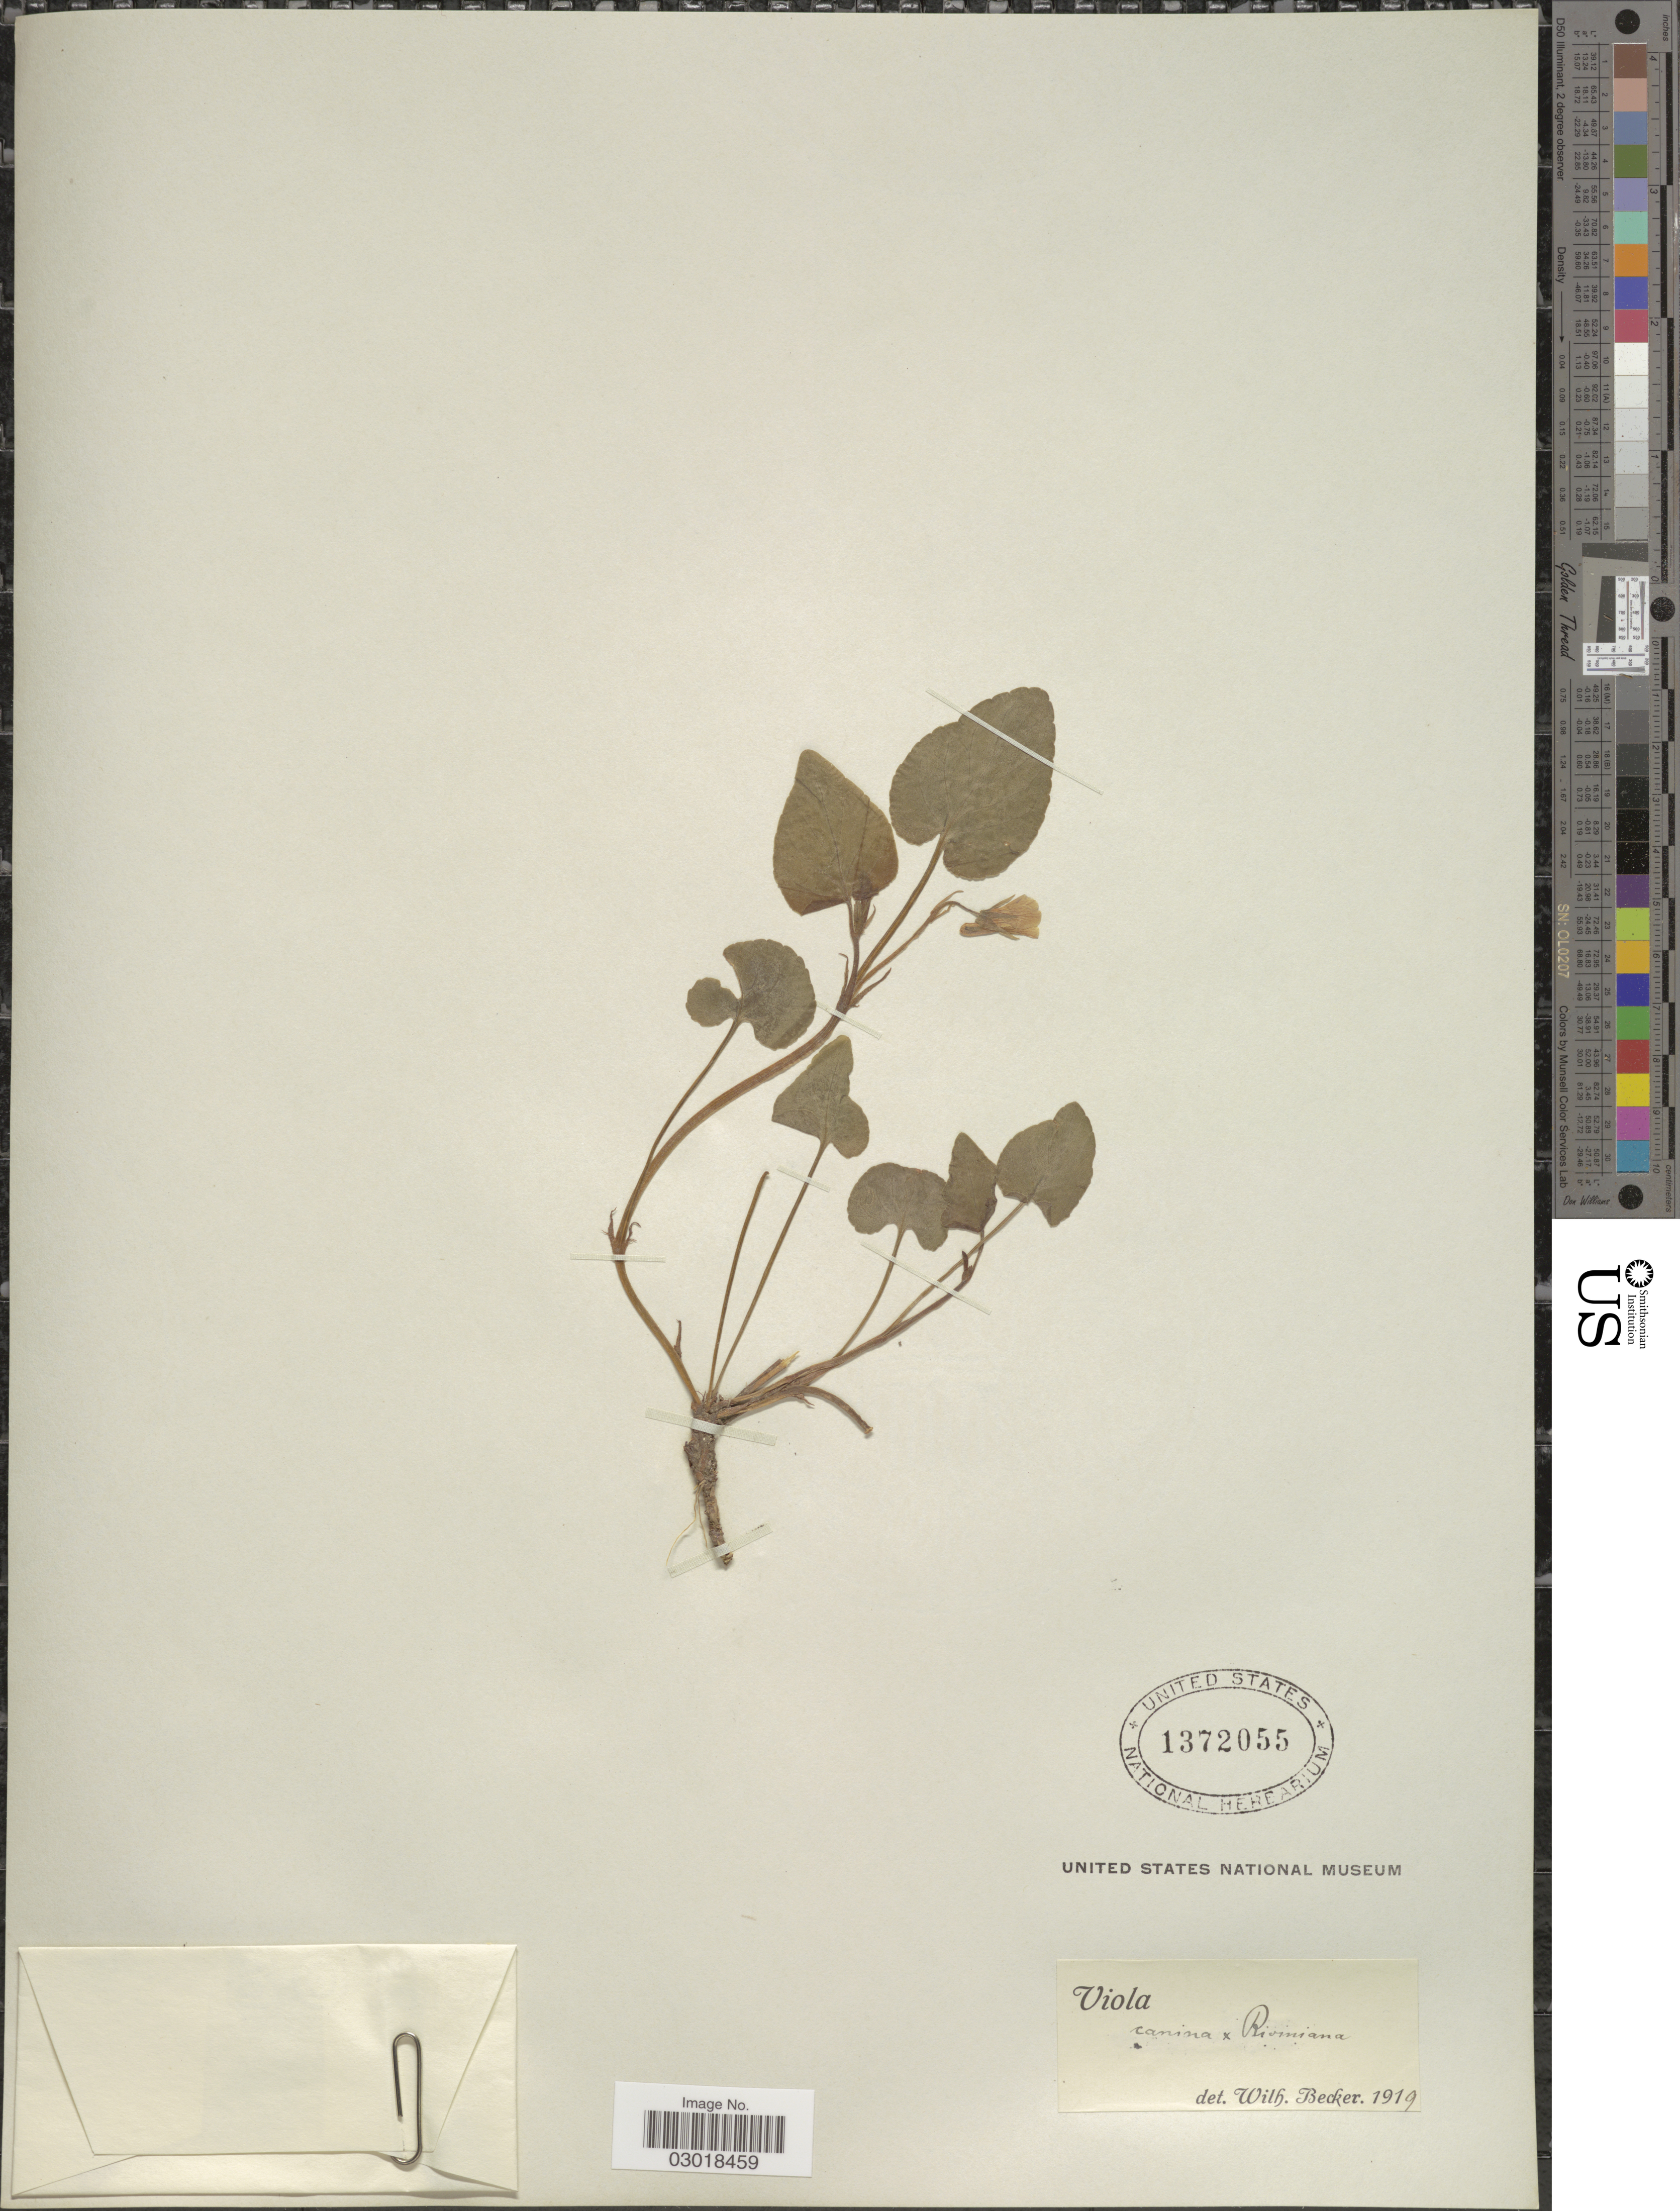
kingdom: Plantae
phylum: Tracheophyta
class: Magnoliopsida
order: Malpighiales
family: Violaceae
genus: Viola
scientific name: Viola canina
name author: L.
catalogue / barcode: US 1372055